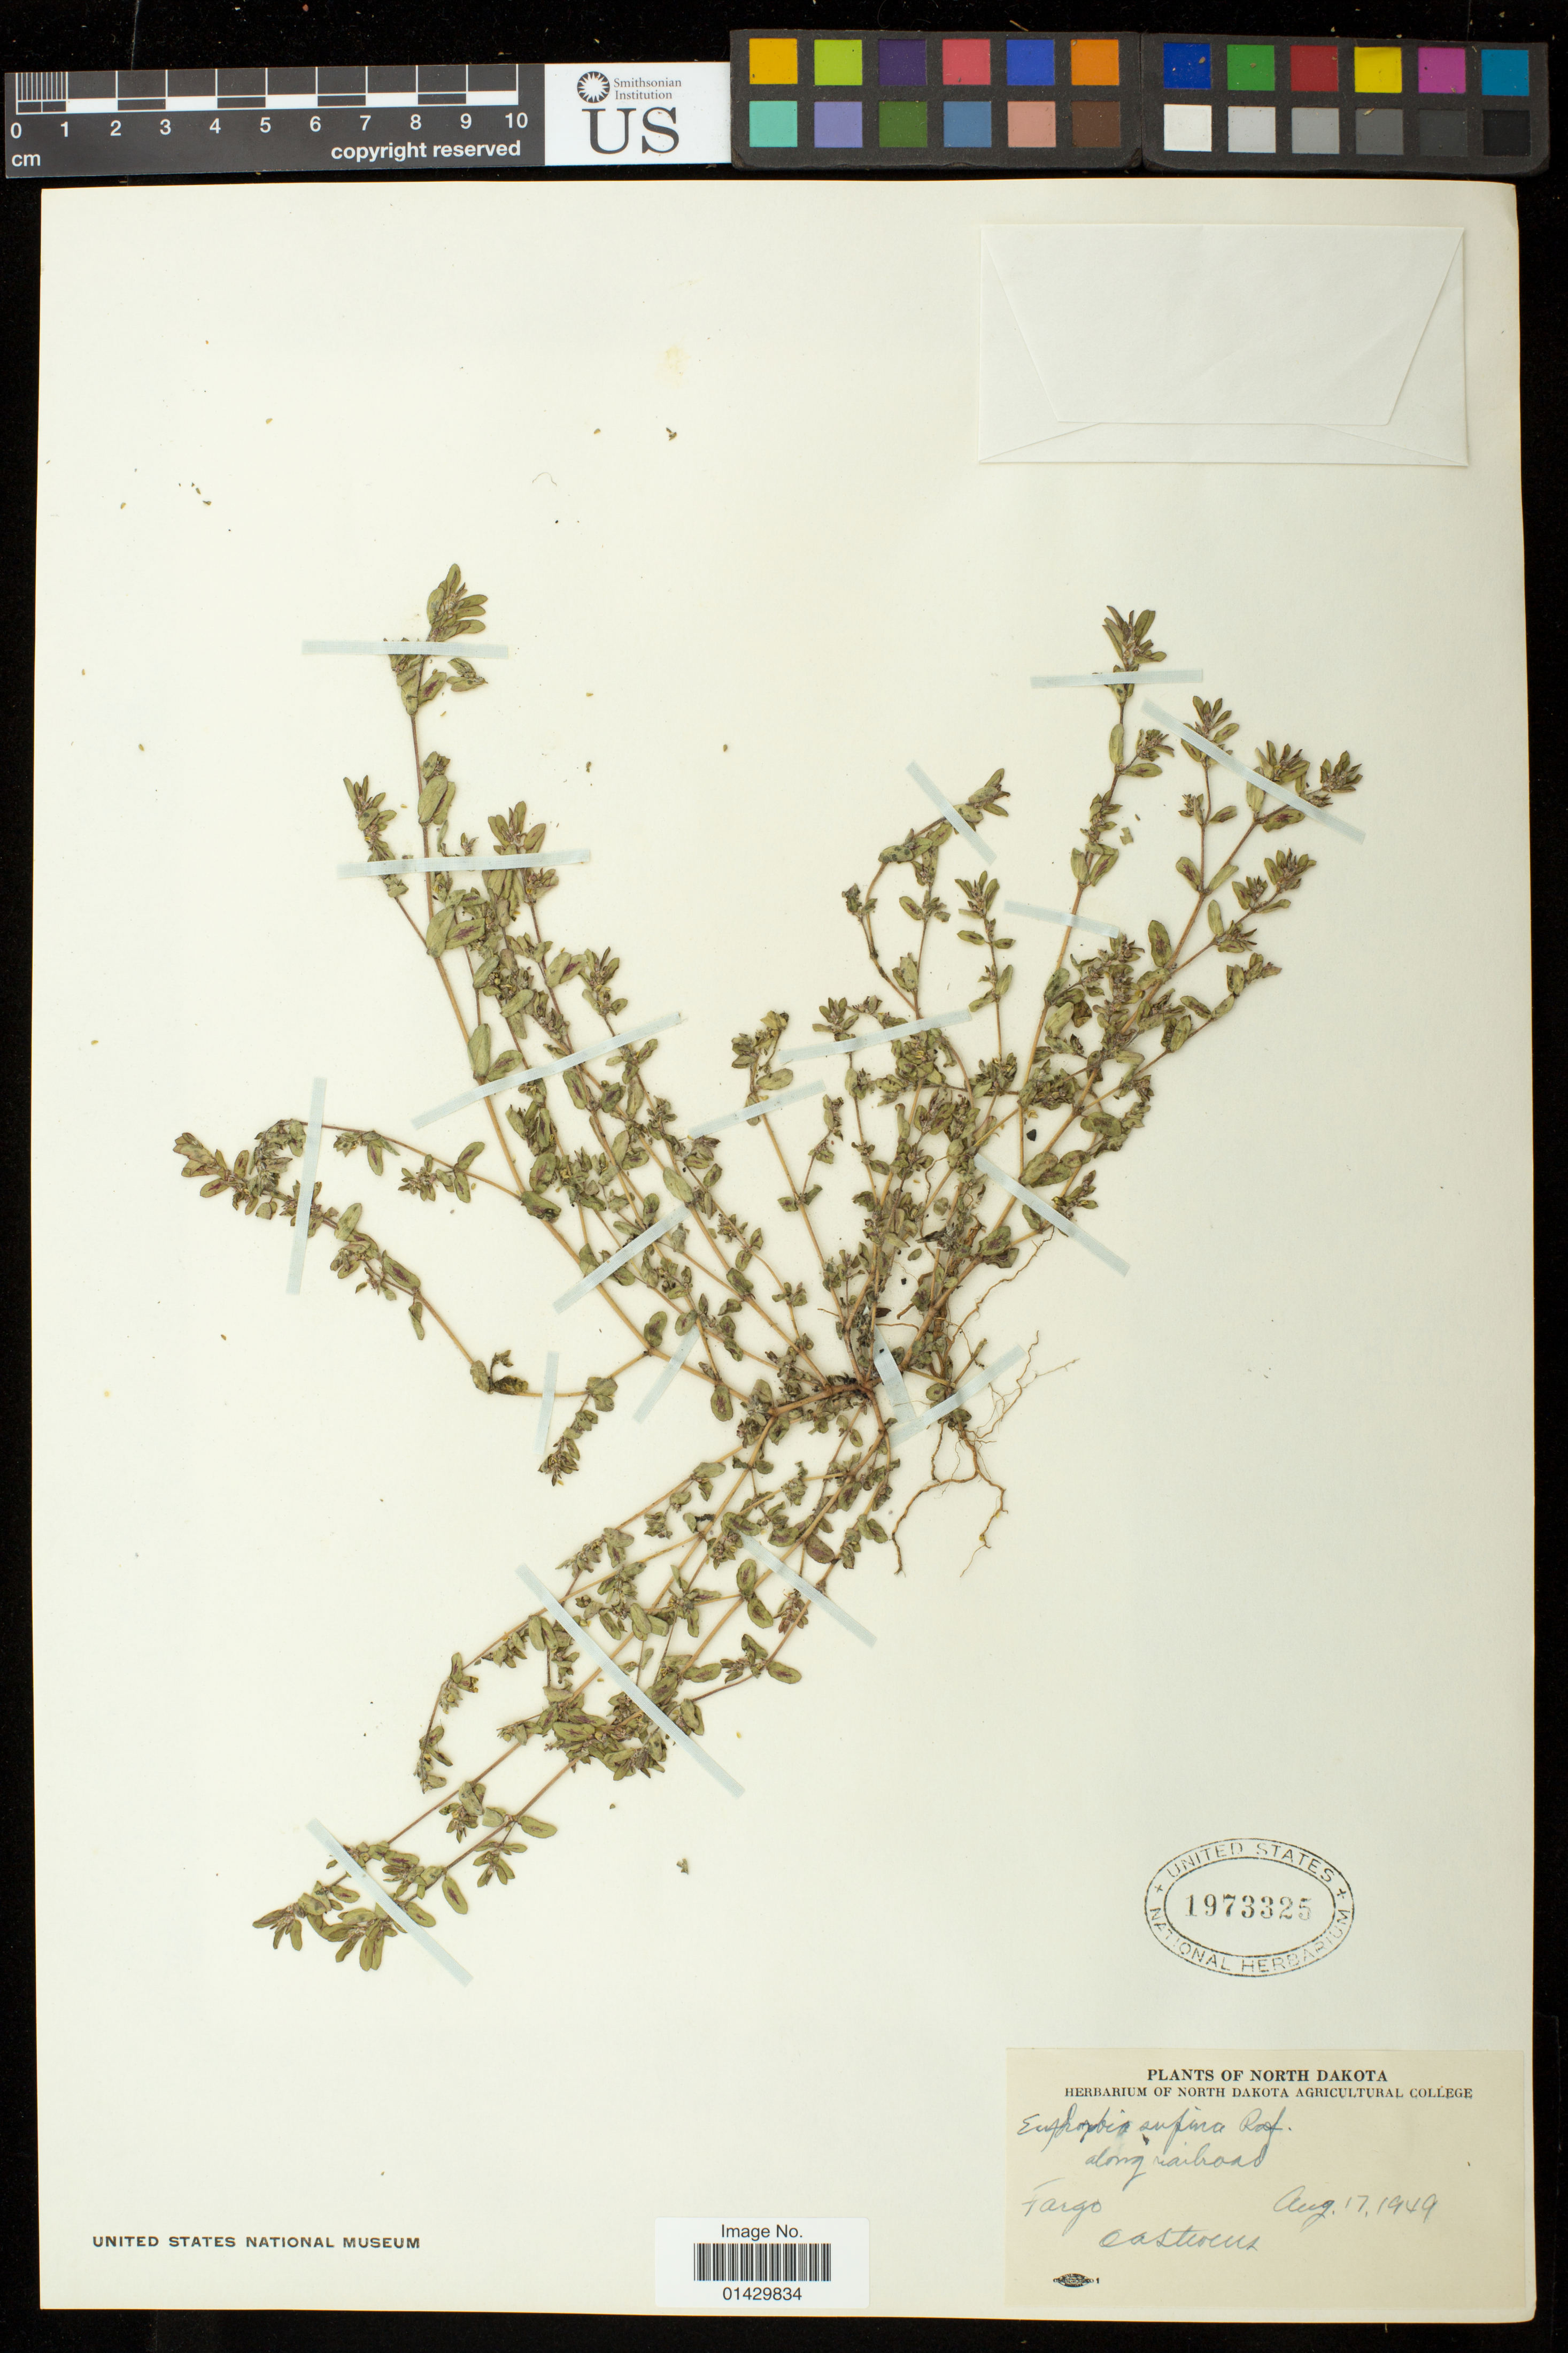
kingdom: Plantae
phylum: Tracheophyta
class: Magnoliopsida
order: Malpighiales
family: Euphorbiaceae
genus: Euphorbia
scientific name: Euphorbia maculata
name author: L.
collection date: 1949-08-17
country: United States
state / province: North Dakota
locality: Fargo along railroad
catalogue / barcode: US 1973325